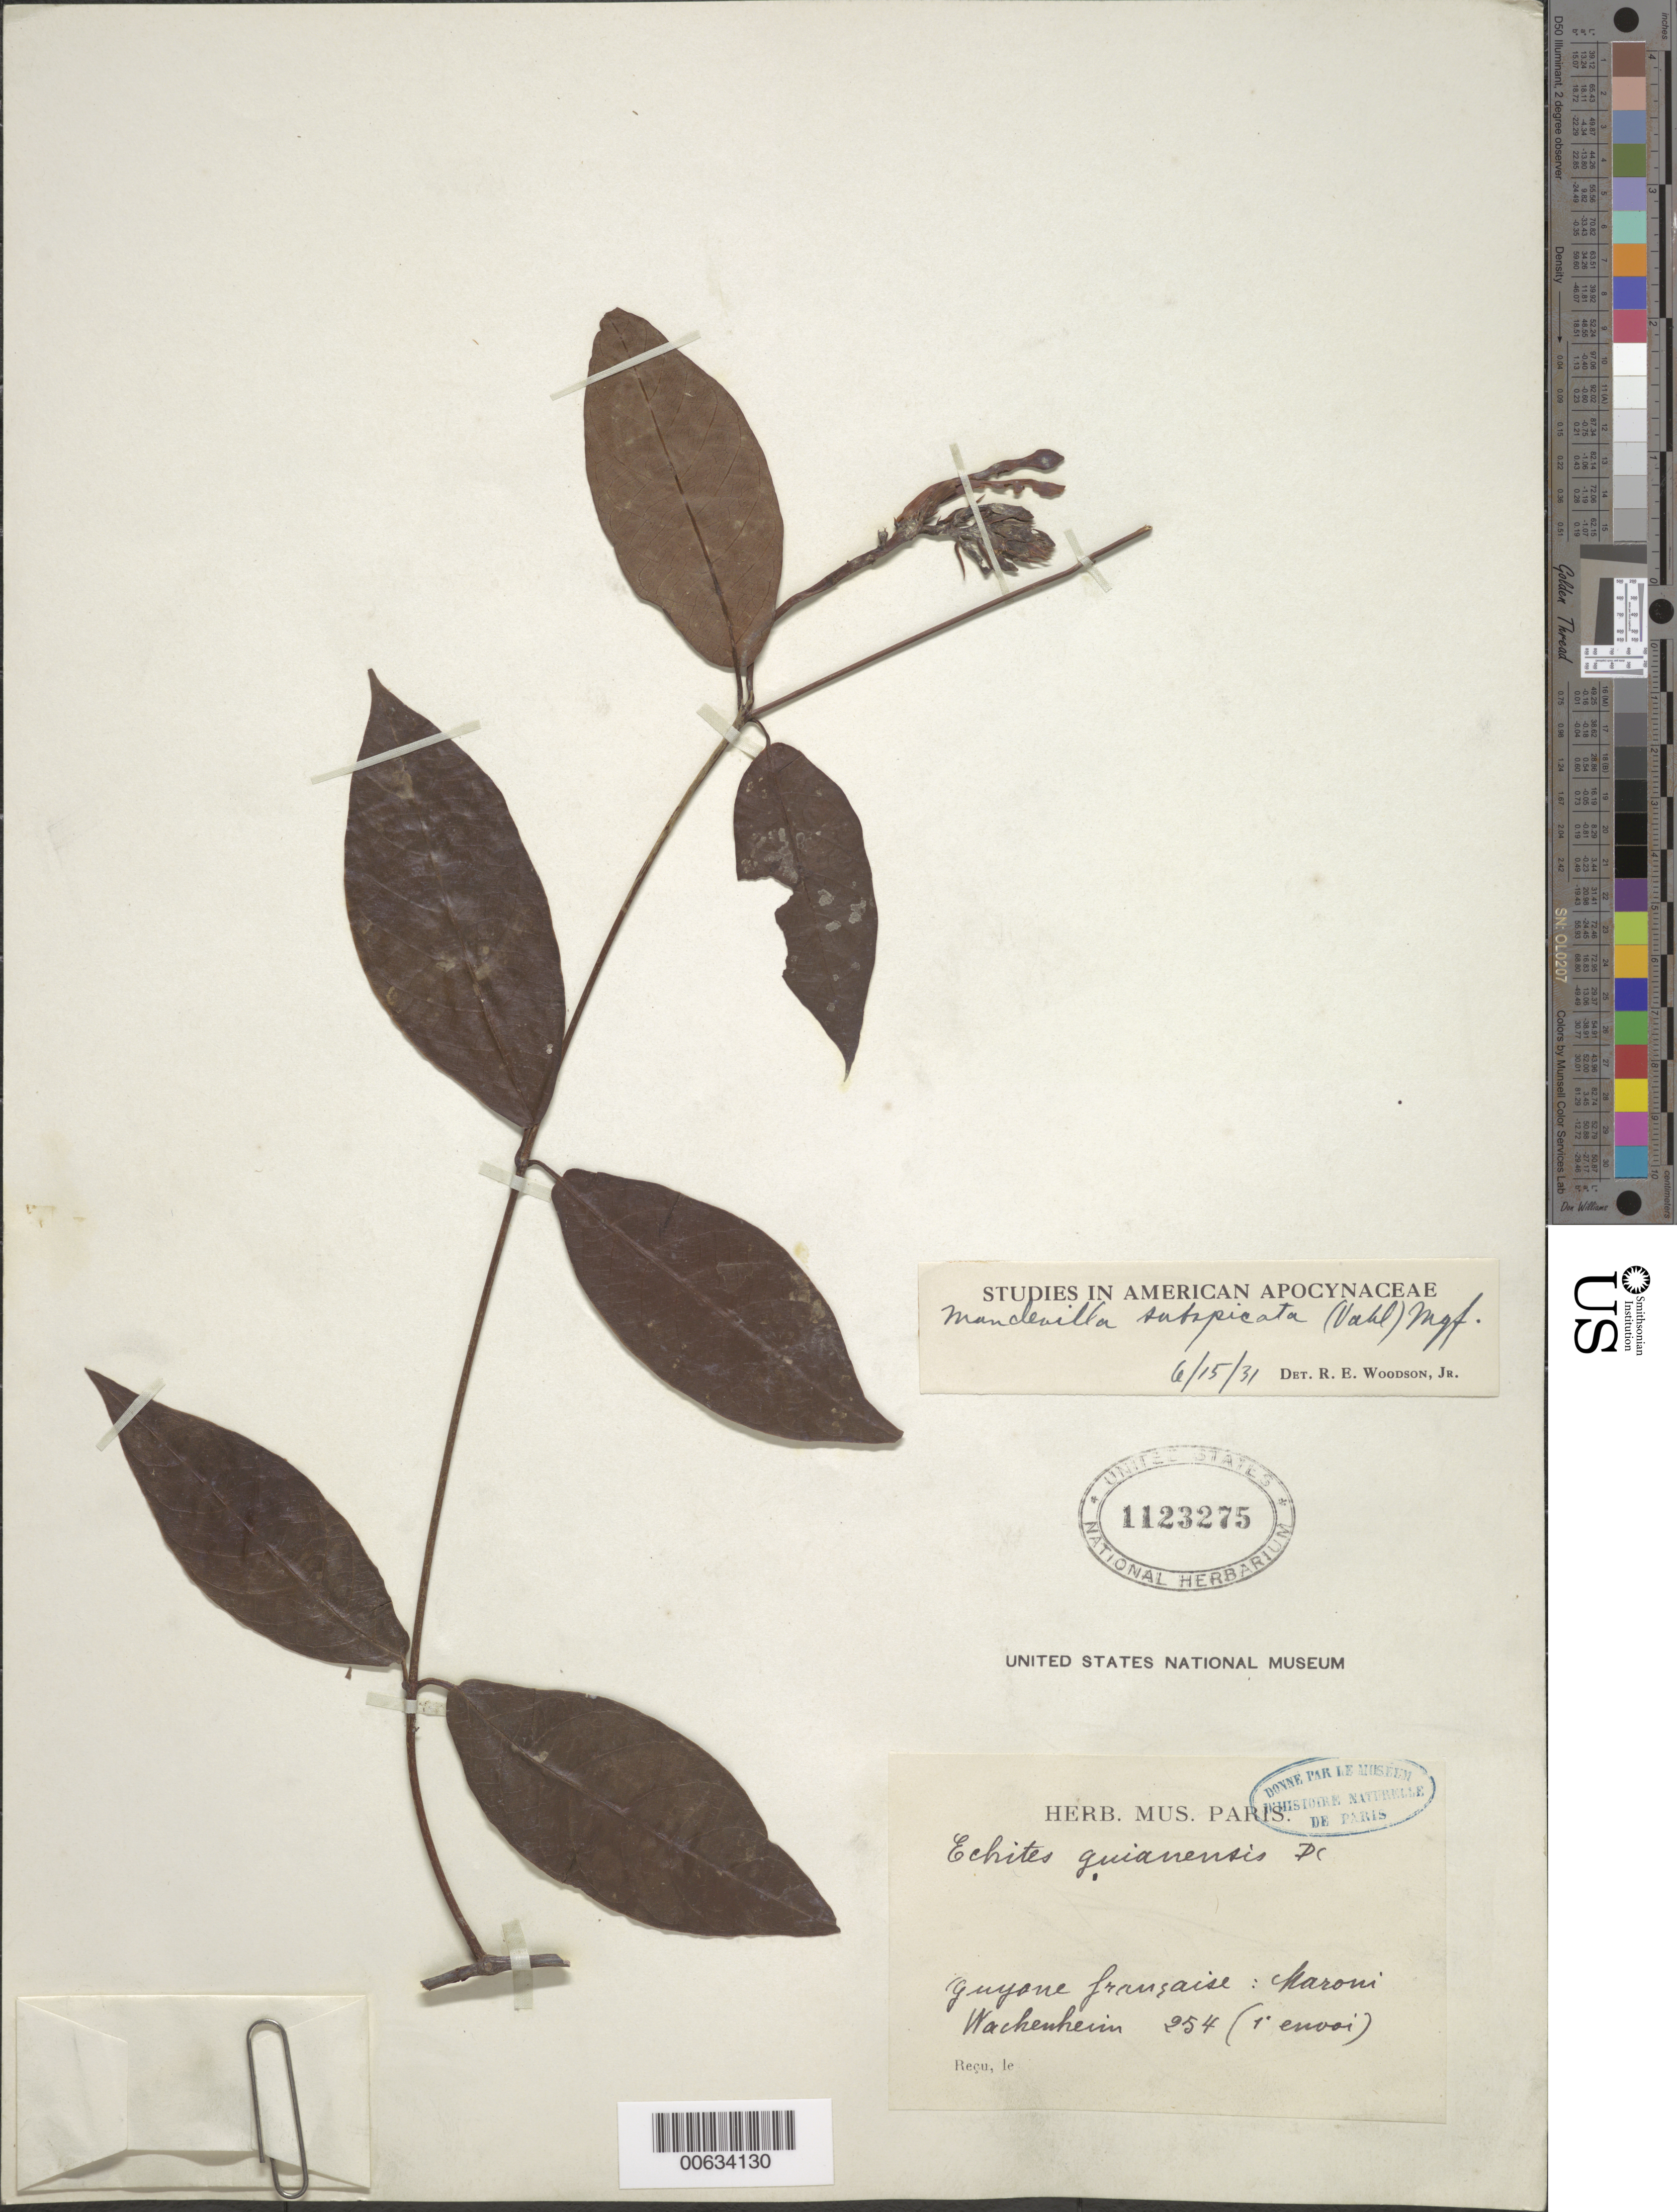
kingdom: Plantae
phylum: Tracheophyta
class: Magnoliopsida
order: Gentianales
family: Apocynaceae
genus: Mandevilla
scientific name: Mandevilla subspicata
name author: (Vahl) Markgr.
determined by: Woodson, R. E., Jr.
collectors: G. Wachenheim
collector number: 254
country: French Guiana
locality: Maroni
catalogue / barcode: US 1123275